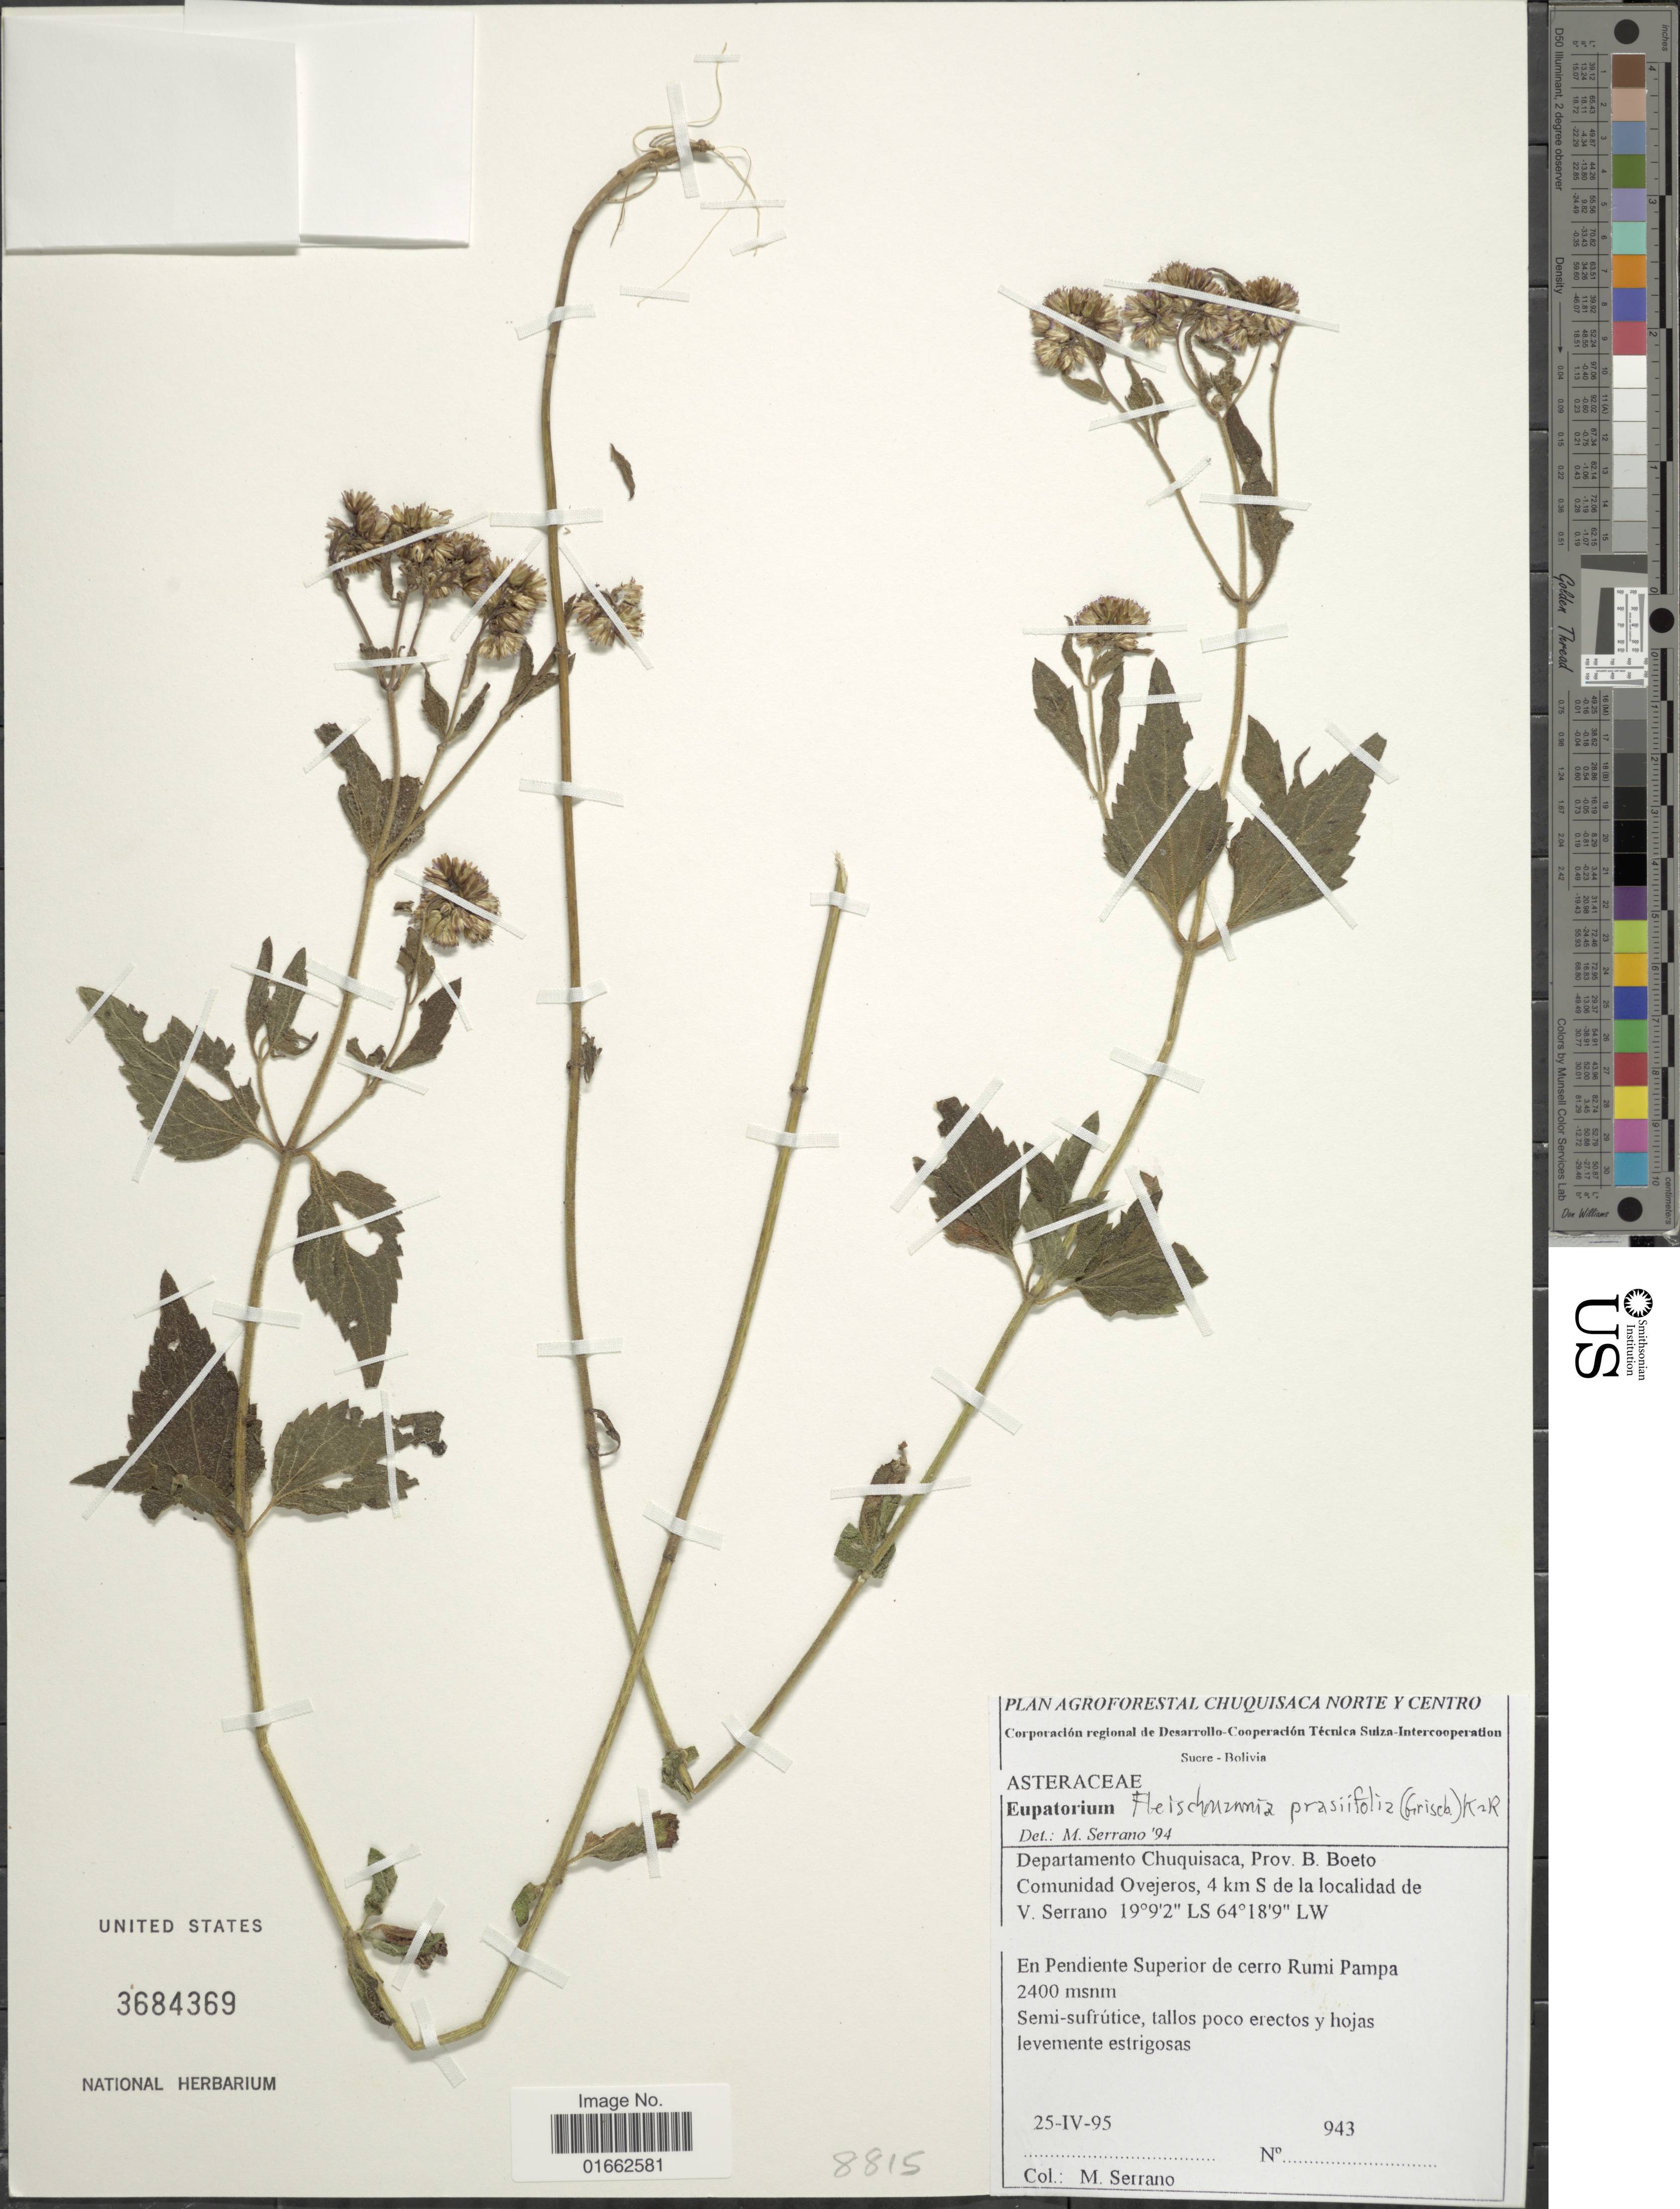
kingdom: Plantae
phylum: Tracheophyta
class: Magnoliopsida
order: Asterales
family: Asteraceae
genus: Fleischmannia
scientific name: Fleischmannia prasiifolia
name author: (Griseb.) R.M. King & H. Rob.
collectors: M. Serrano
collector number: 943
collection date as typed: Transcribed d/m/y: 25/4/95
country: Bolivia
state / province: Chuquisaca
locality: Prov. B. Boeto Comunidad Ovejeros, 4 km S de la localidad de V. Serrano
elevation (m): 2400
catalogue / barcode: US 3684369